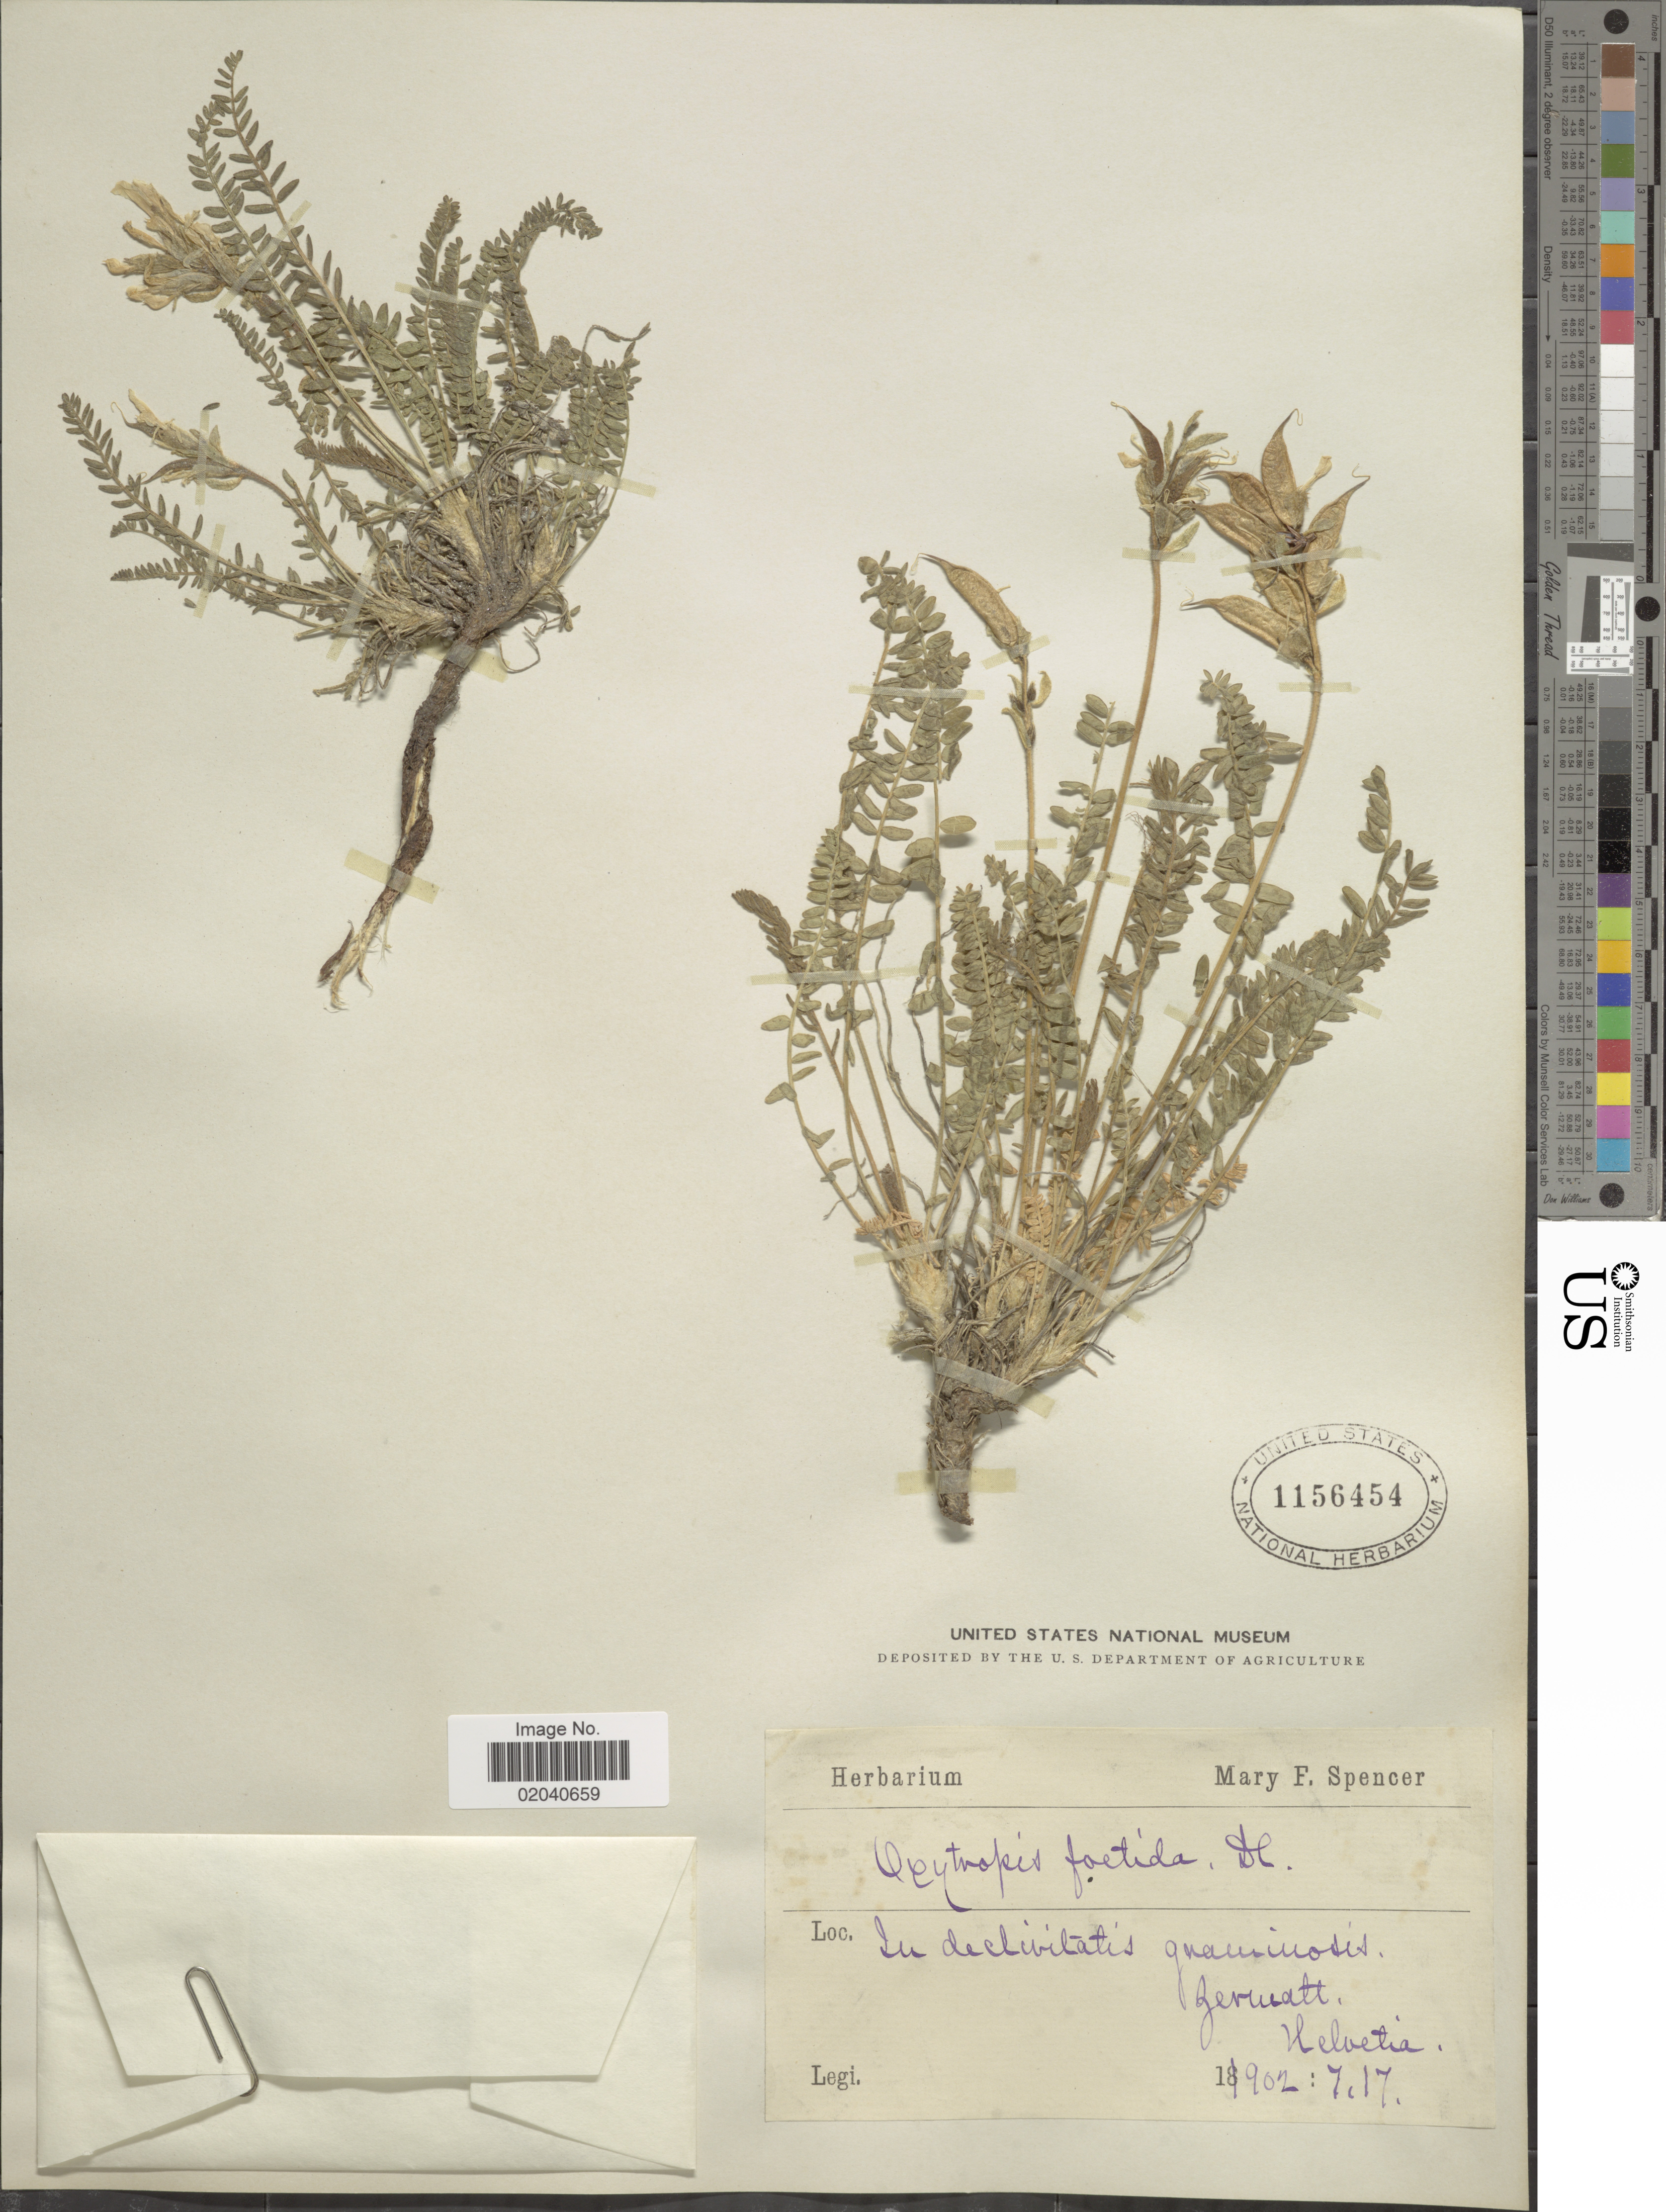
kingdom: Plantae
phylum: Tracheophyta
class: Magnoliopsida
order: Fabales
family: Fabaceae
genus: Oxytropis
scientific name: Oxytropis foetida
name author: (Vill.) DC.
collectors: ex herb. Spencer, Mary Fiske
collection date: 1902-07-17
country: Switzerland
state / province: Valais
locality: Zwrmatt, Helvetia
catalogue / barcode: US 1156454